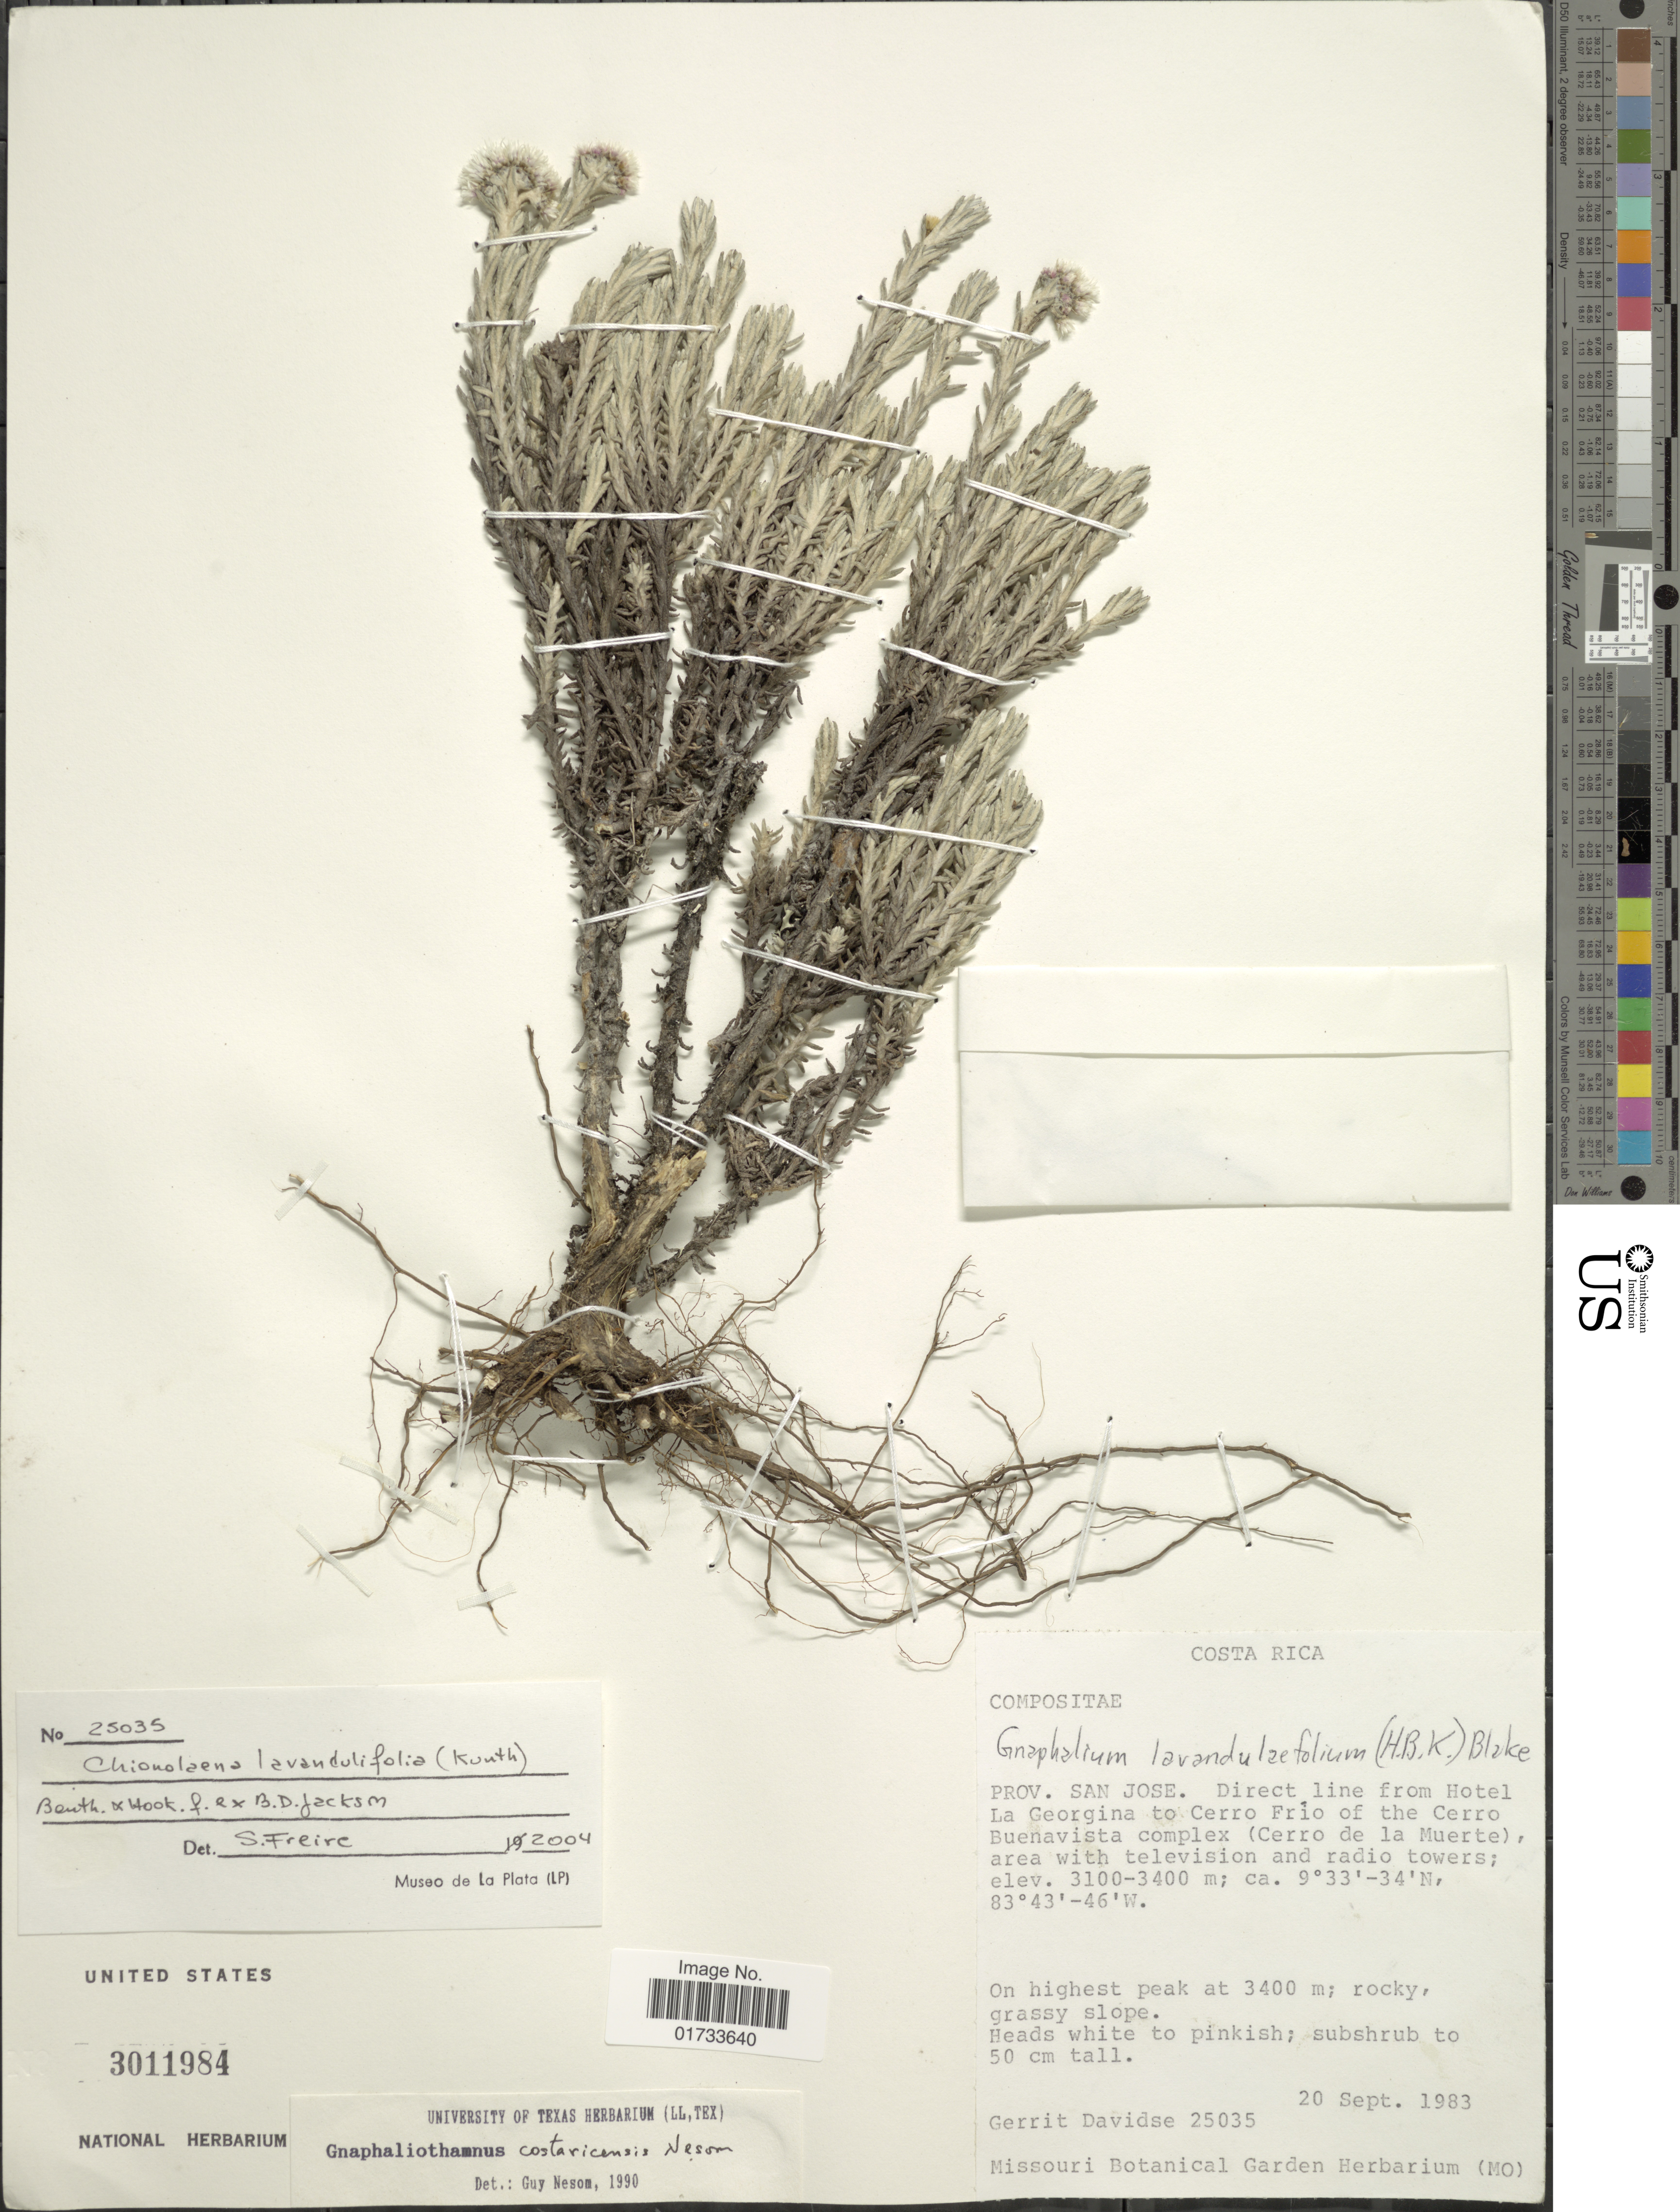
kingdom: Plantae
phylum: Tracheophyta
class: Magnoliopsida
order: Asterales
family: Asteraceae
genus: Chionolaena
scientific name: Chionolaena costaricensis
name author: (G.L. Nesom) G.L. Nesom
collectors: G. Davidse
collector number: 25035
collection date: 1983-09-20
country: Costa Rica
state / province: San José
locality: Direct line from Hotel La Georgina to Cerro Frío of the Cerro Buenavista complex (Cerro de la Muerte) area with television and radio towers, on highest peak; rocky glass slope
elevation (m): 3100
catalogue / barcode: US 3011984